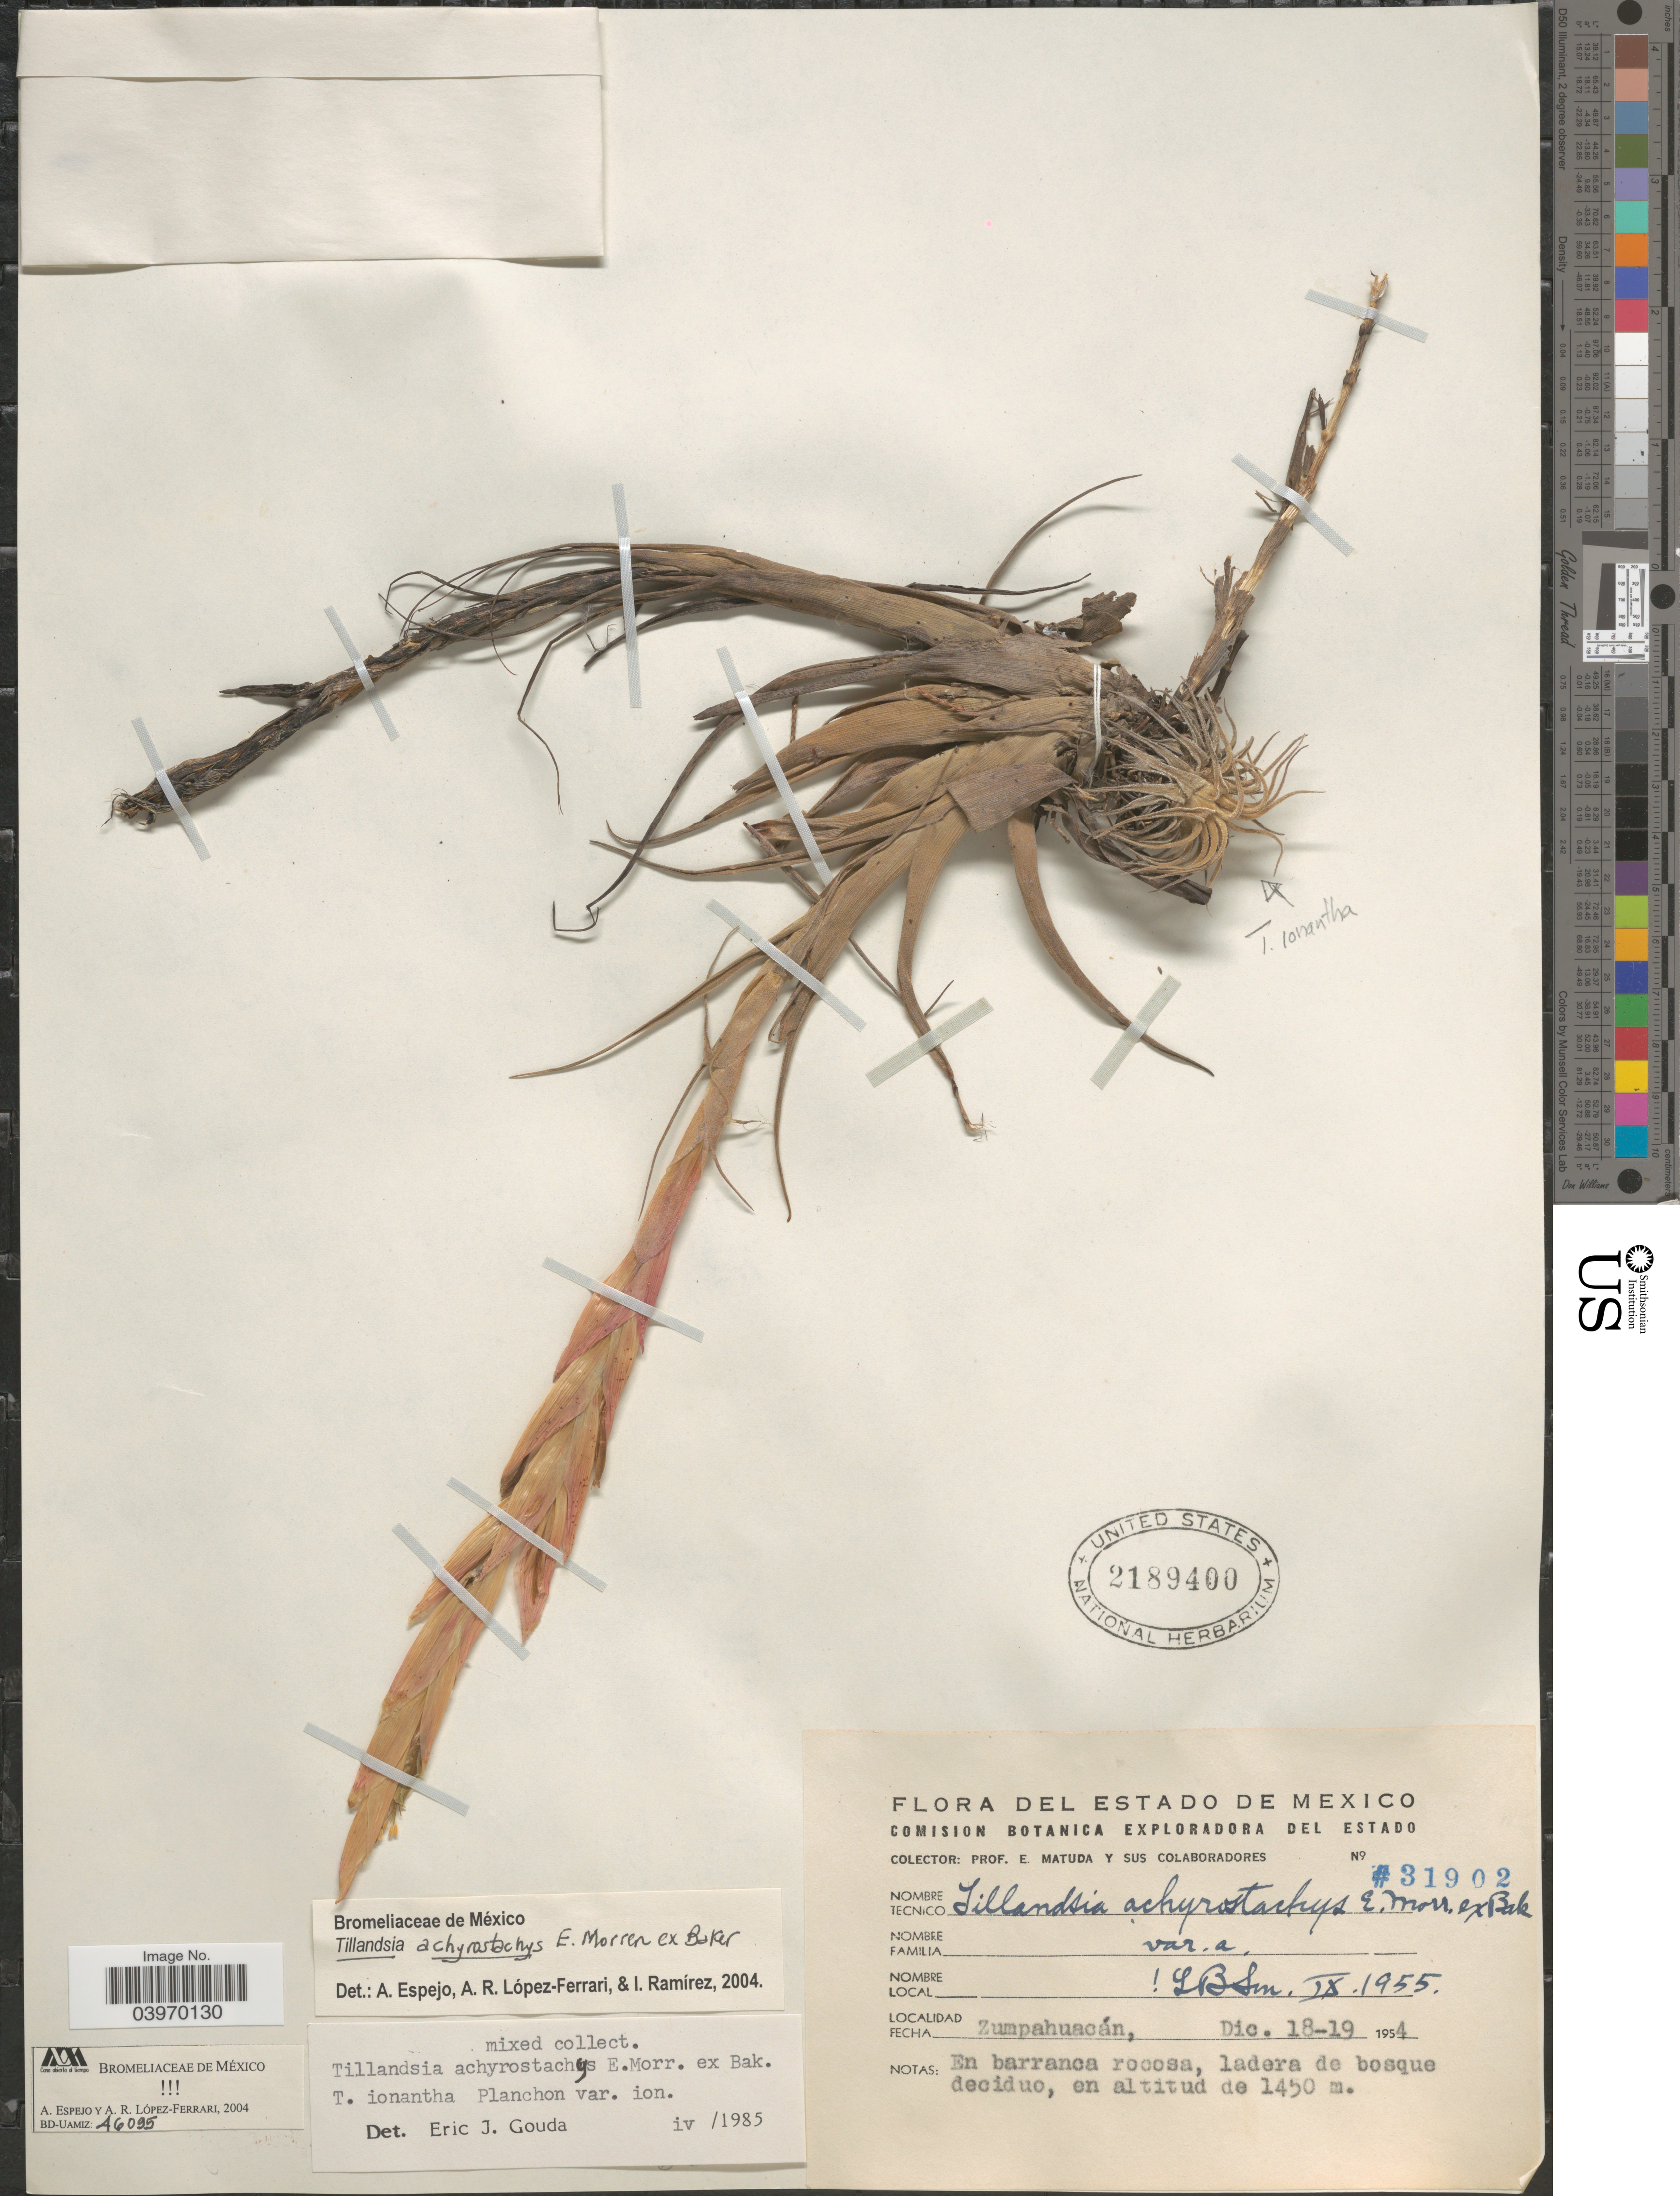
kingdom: Plantae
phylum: Tracheophyta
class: Liliopsida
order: Poales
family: Bromeliaceae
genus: Tillandsia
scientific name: Tillandsia achyrostachys var. achyrostachys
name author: É. Morren ex Baker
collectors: E. Matuda & Sus Colaboradores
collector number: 31902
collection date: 1954-12-18/1954-12-19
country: Mexico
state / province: México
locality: Zumpahuacán.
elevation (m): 1450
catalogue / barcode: US 2189400